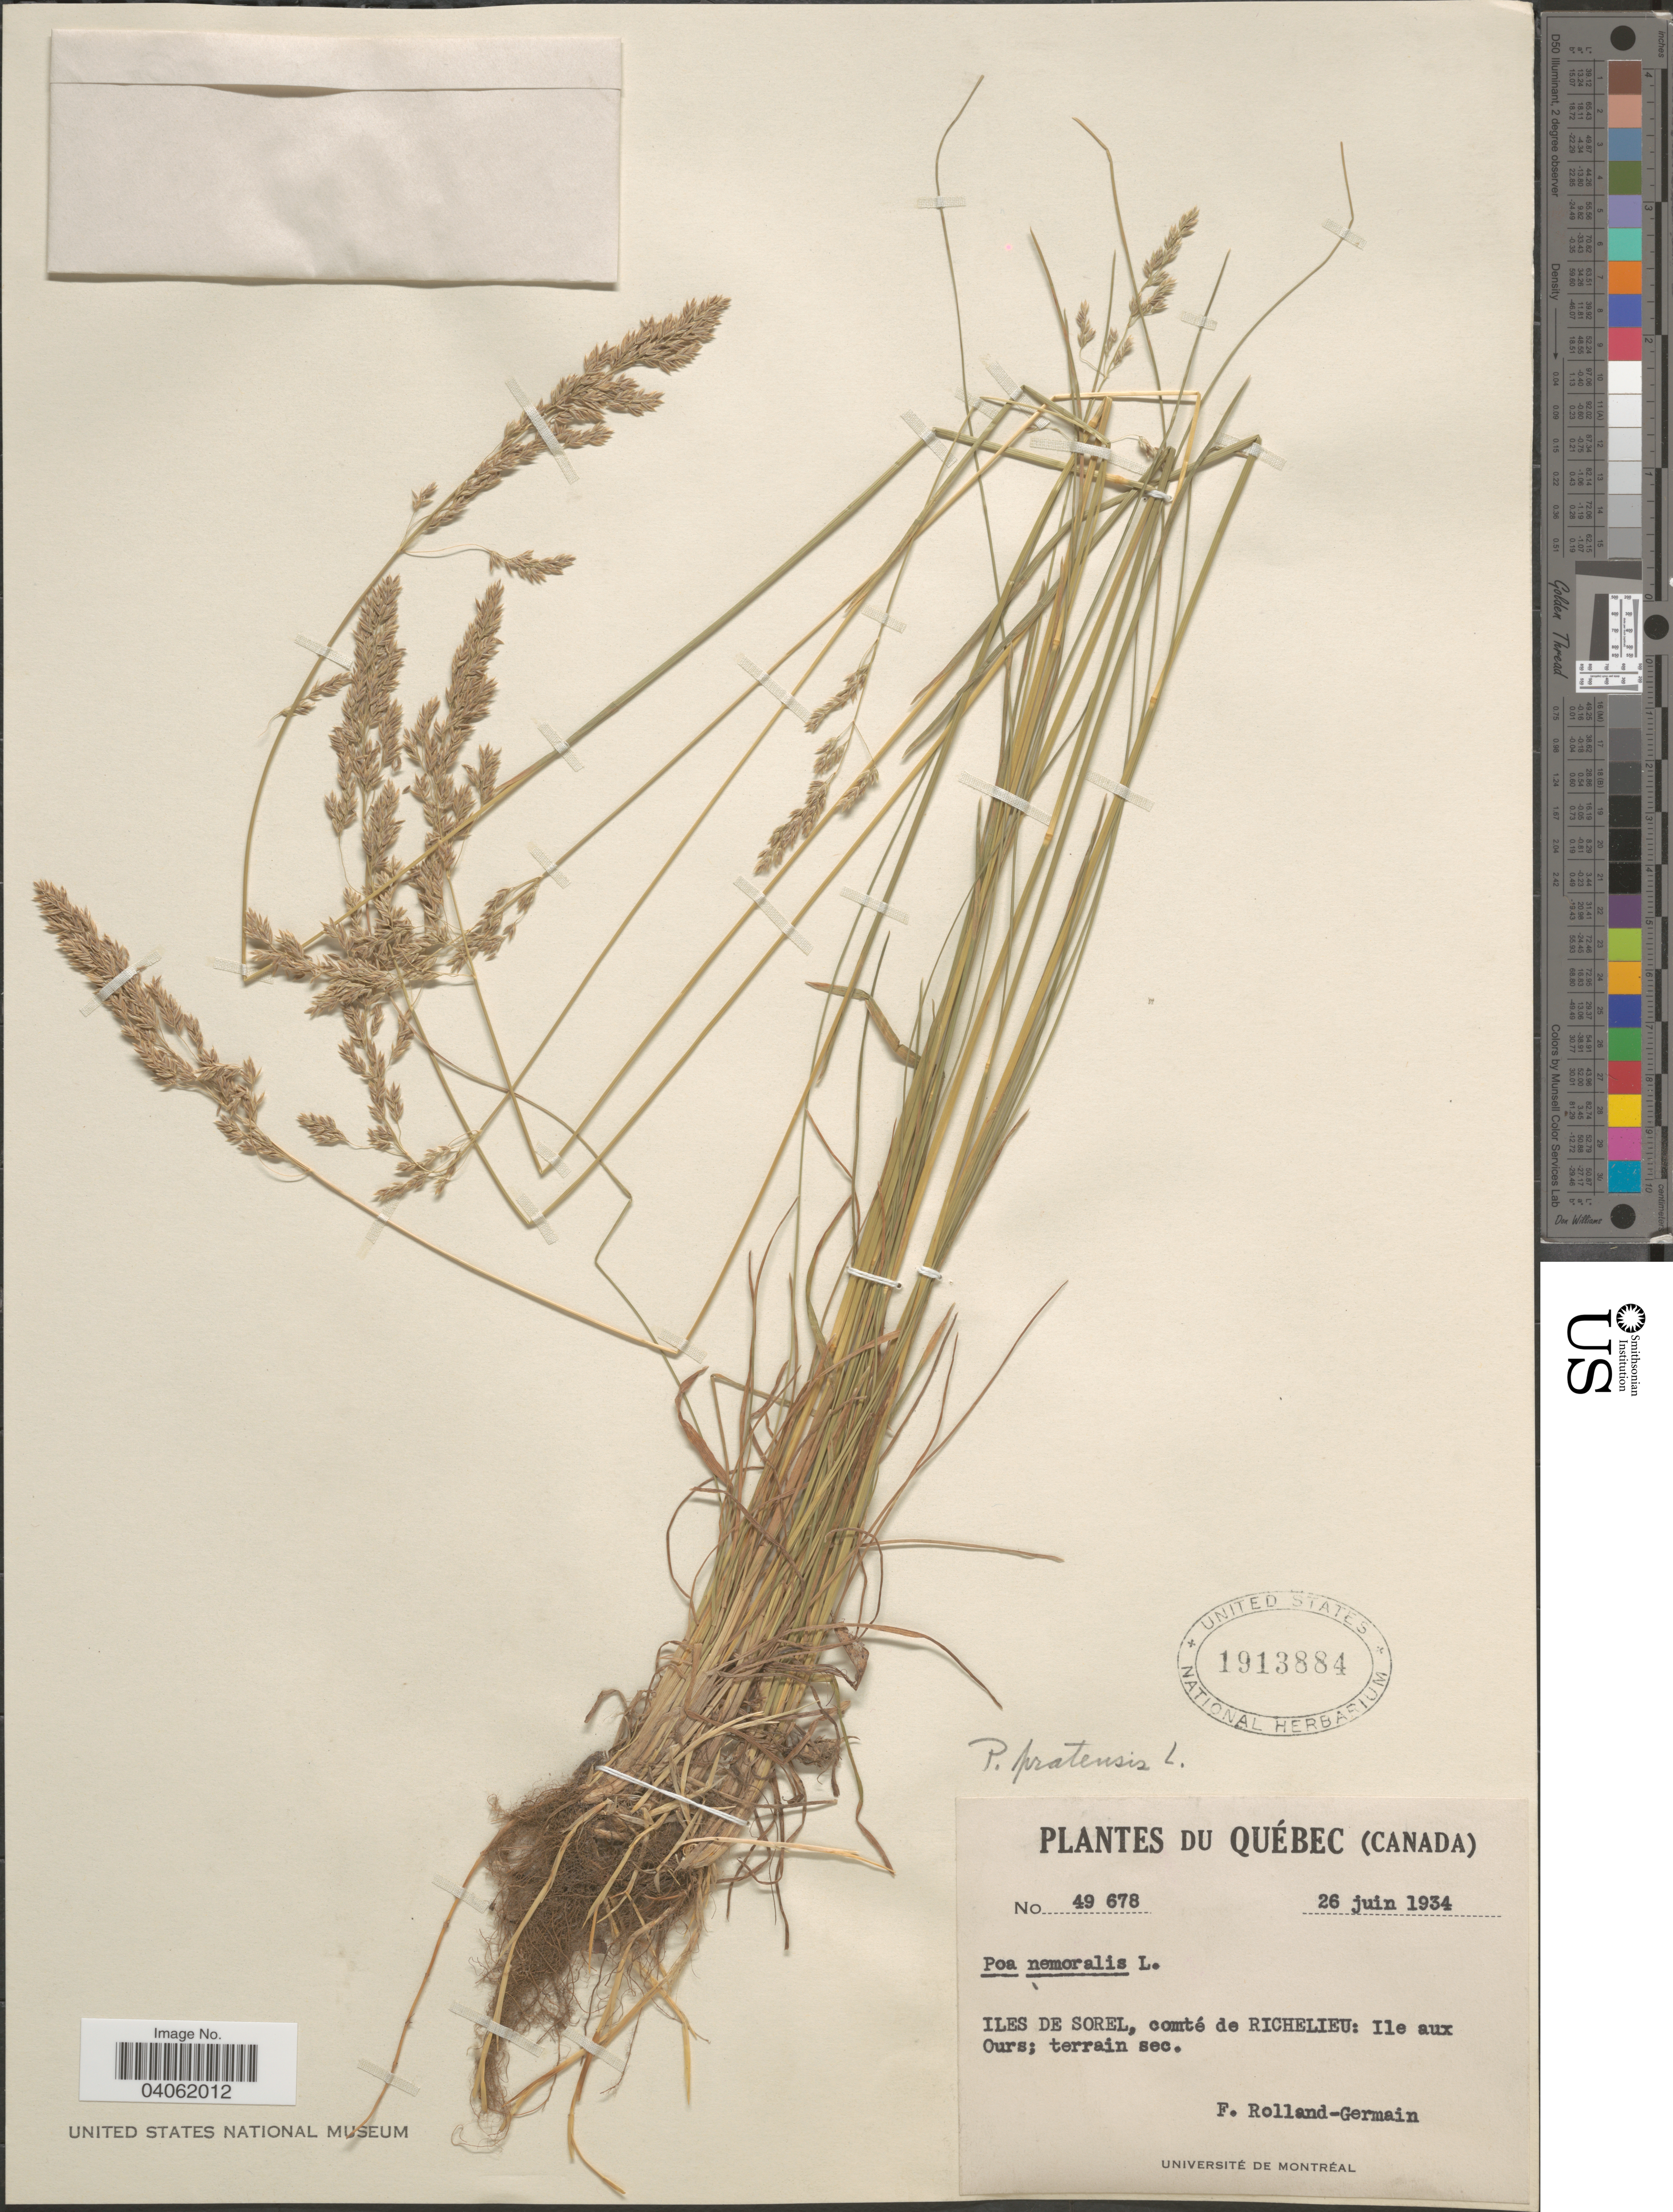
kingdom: Plantae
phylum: Tracheophyta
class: Liliopsida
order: Poales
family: Poaceae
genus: Poa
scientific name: Poa pratensis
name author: L.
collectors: Rolland-Germain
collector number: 49678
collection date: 1934-06-26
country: Canada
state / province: Quebec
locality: Iles de Sorel, comté de Richelieu: Ile aux Ours.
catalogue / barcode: US 1913884